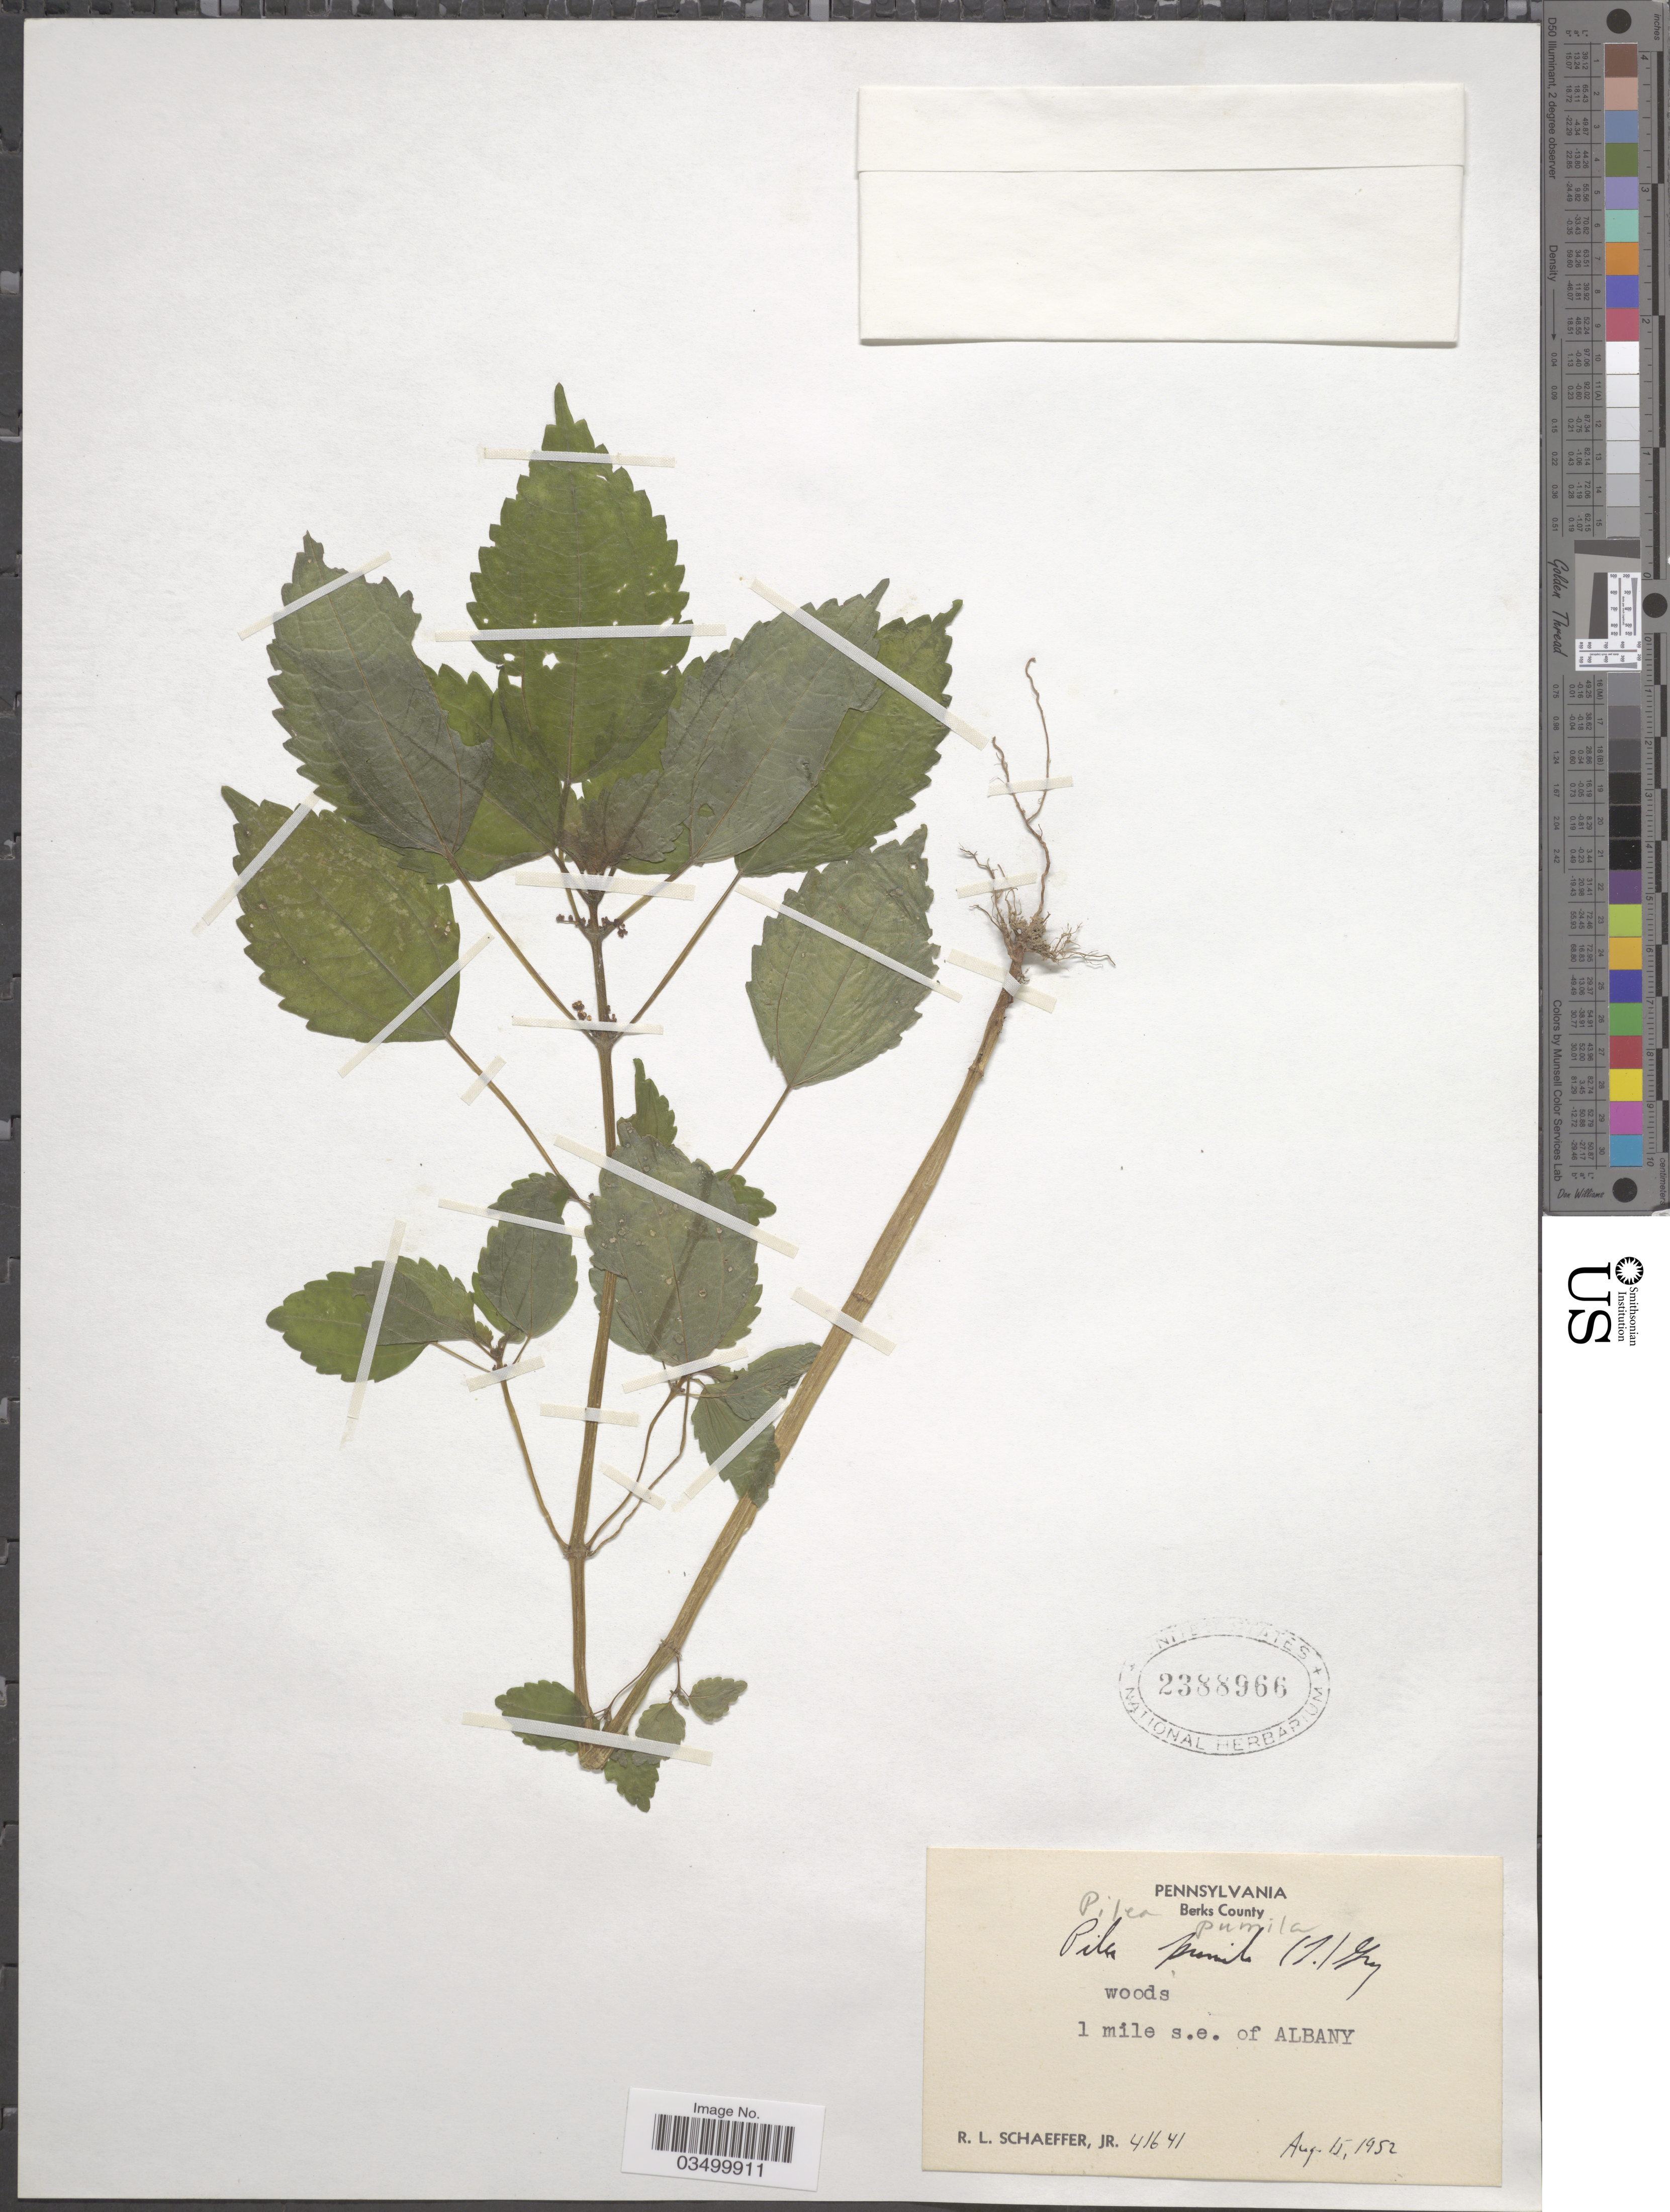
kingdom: Plantae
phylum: Tracheophyta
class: Magnoliopsida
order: Rosales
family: Urticaceae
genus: Pilea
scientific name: Pilea pumila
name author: (L.) A. Gray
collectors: R. L. Schaeffer Jr.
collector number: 41641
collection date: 1952-08-15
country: United States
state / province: Pennsylvania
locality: Berks County. 1 mile s.e. of Albany.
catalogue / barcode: US 2388966